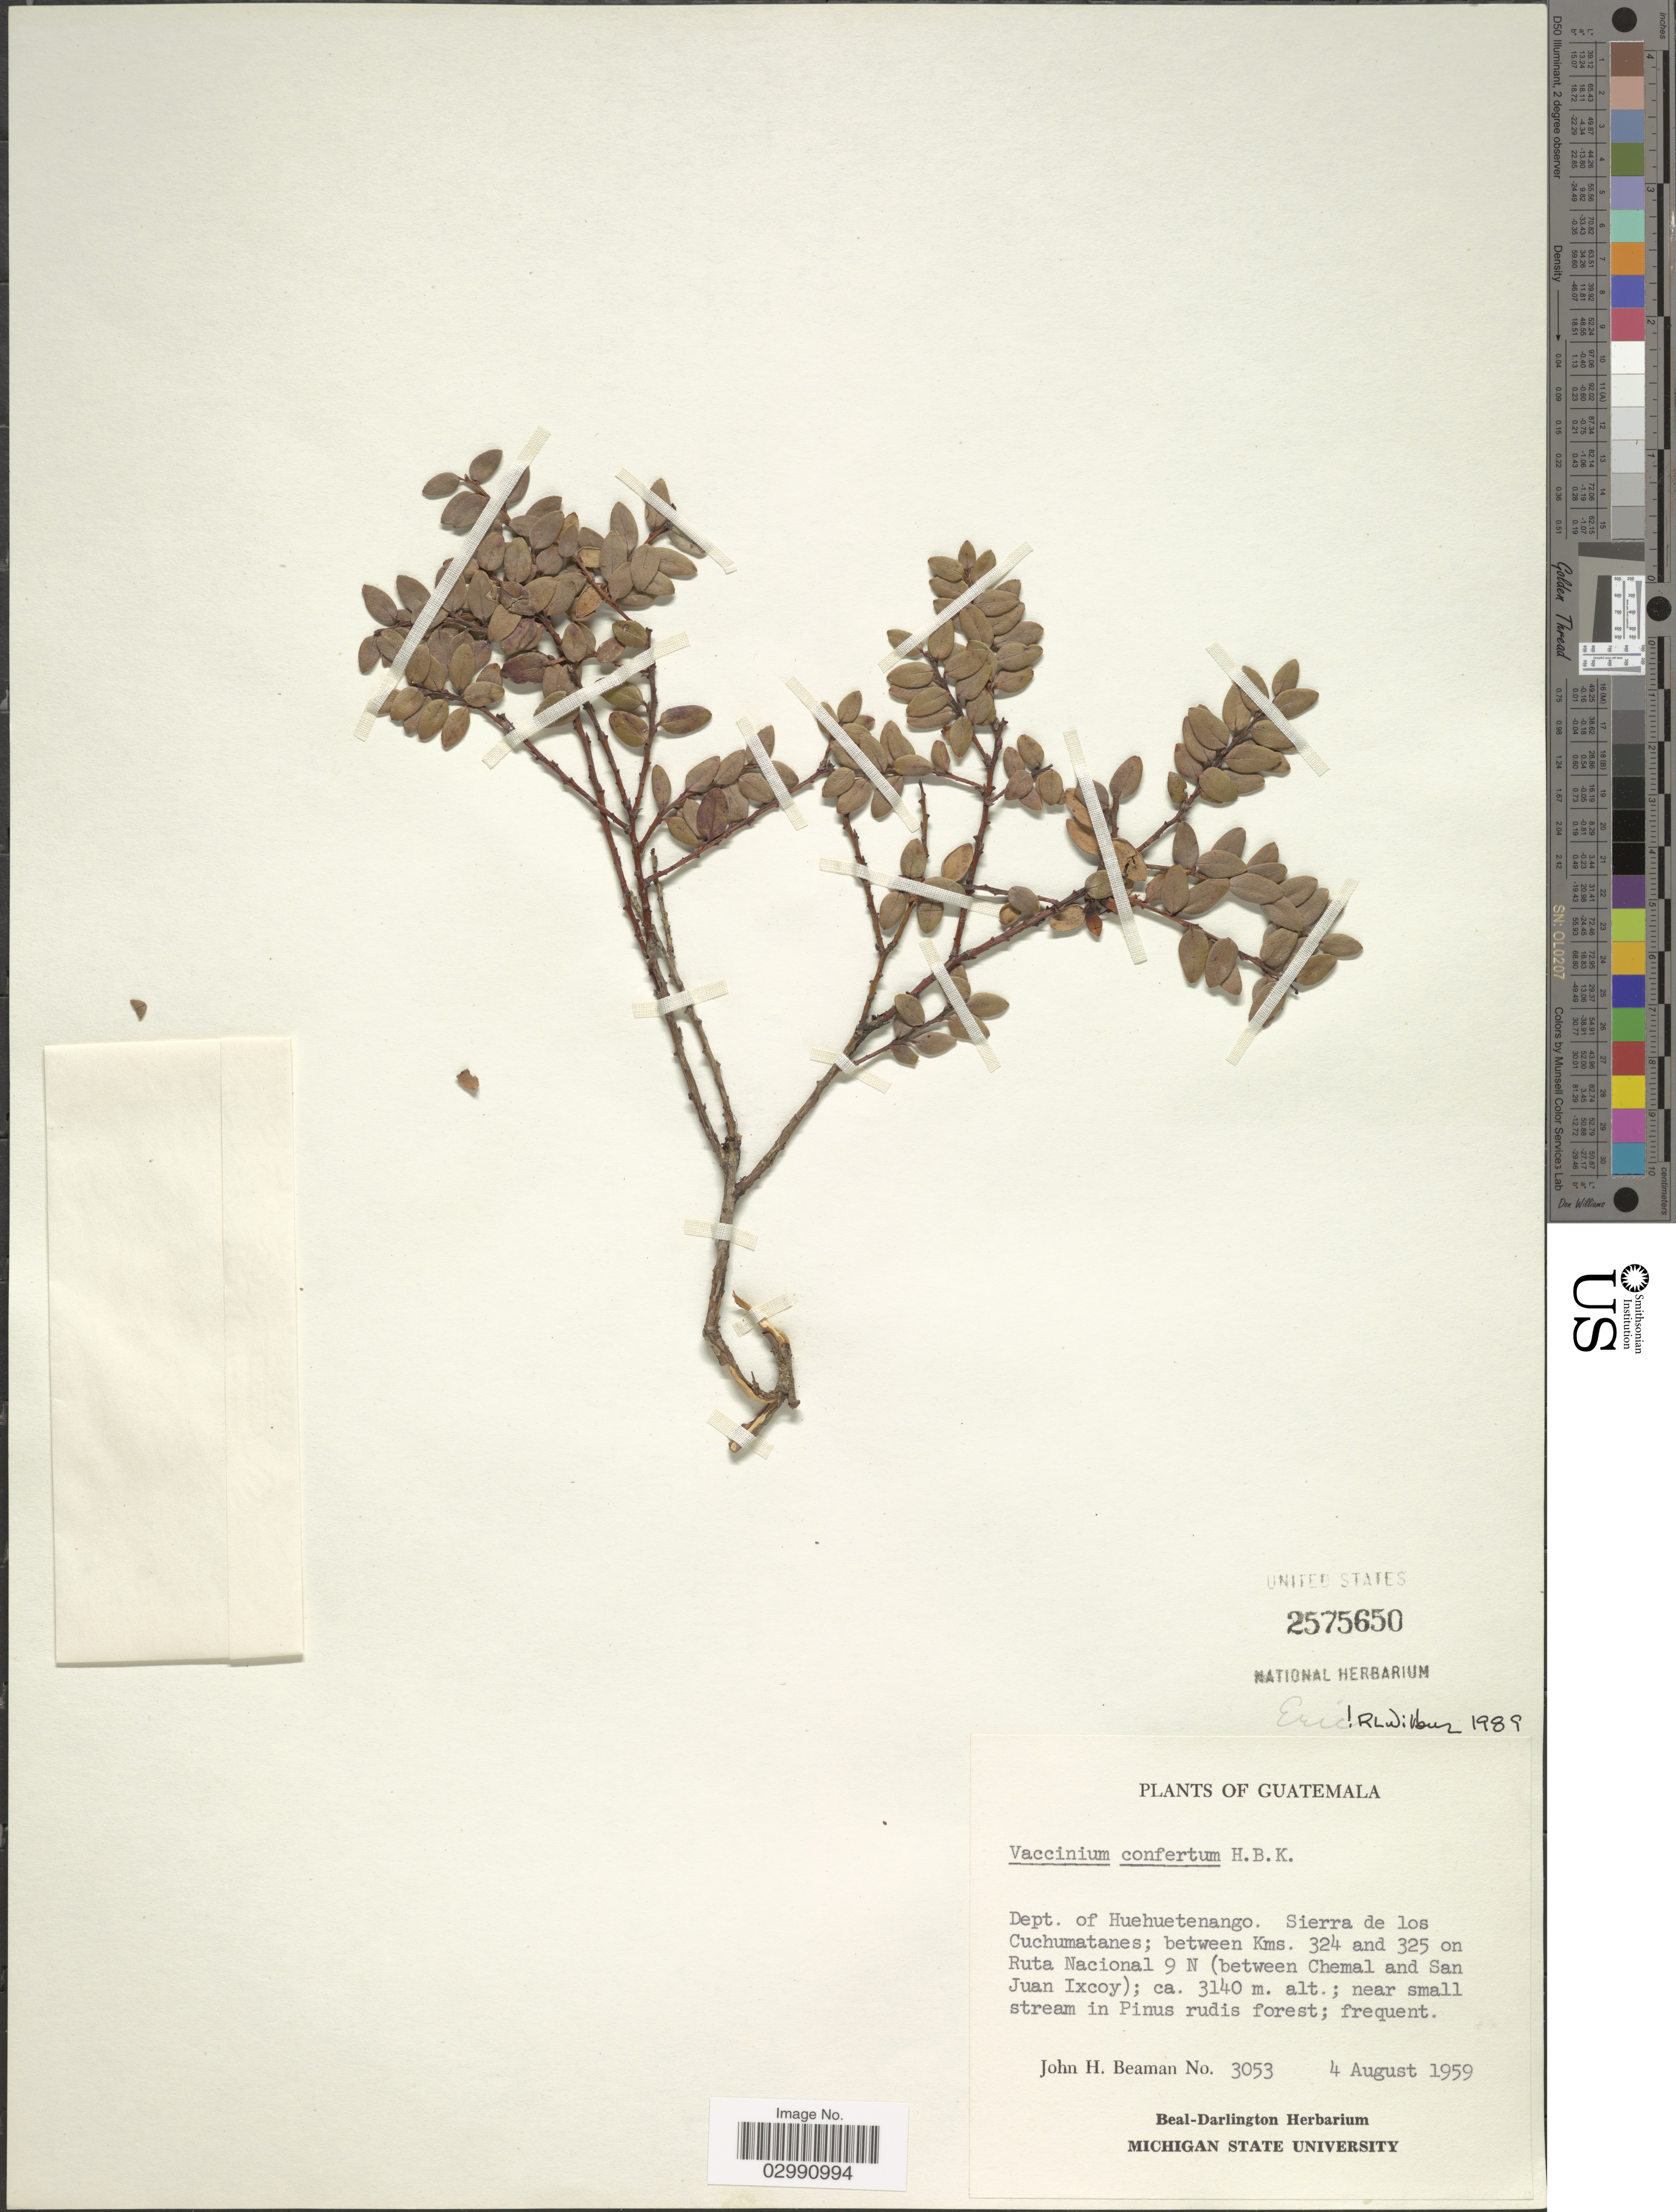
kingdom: Plantae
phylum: Tracheophyta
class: Magnoliopsida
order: Ericales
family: Ericaceae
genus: Vaccinium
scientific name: Vaccinium confertum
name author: Kunth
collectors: J. H. Beaman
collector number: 3053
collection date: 1959-08-04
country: Guatemala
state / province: Huehuetenango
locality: Dept. of Huehuetenango. Sierra de los Cuchumatanes; between Kms. 324 and 325 on Ruta Nacional 9 N (between Chemal and San Juan Ixcoy).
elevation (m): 3140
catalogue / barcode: US 2575650